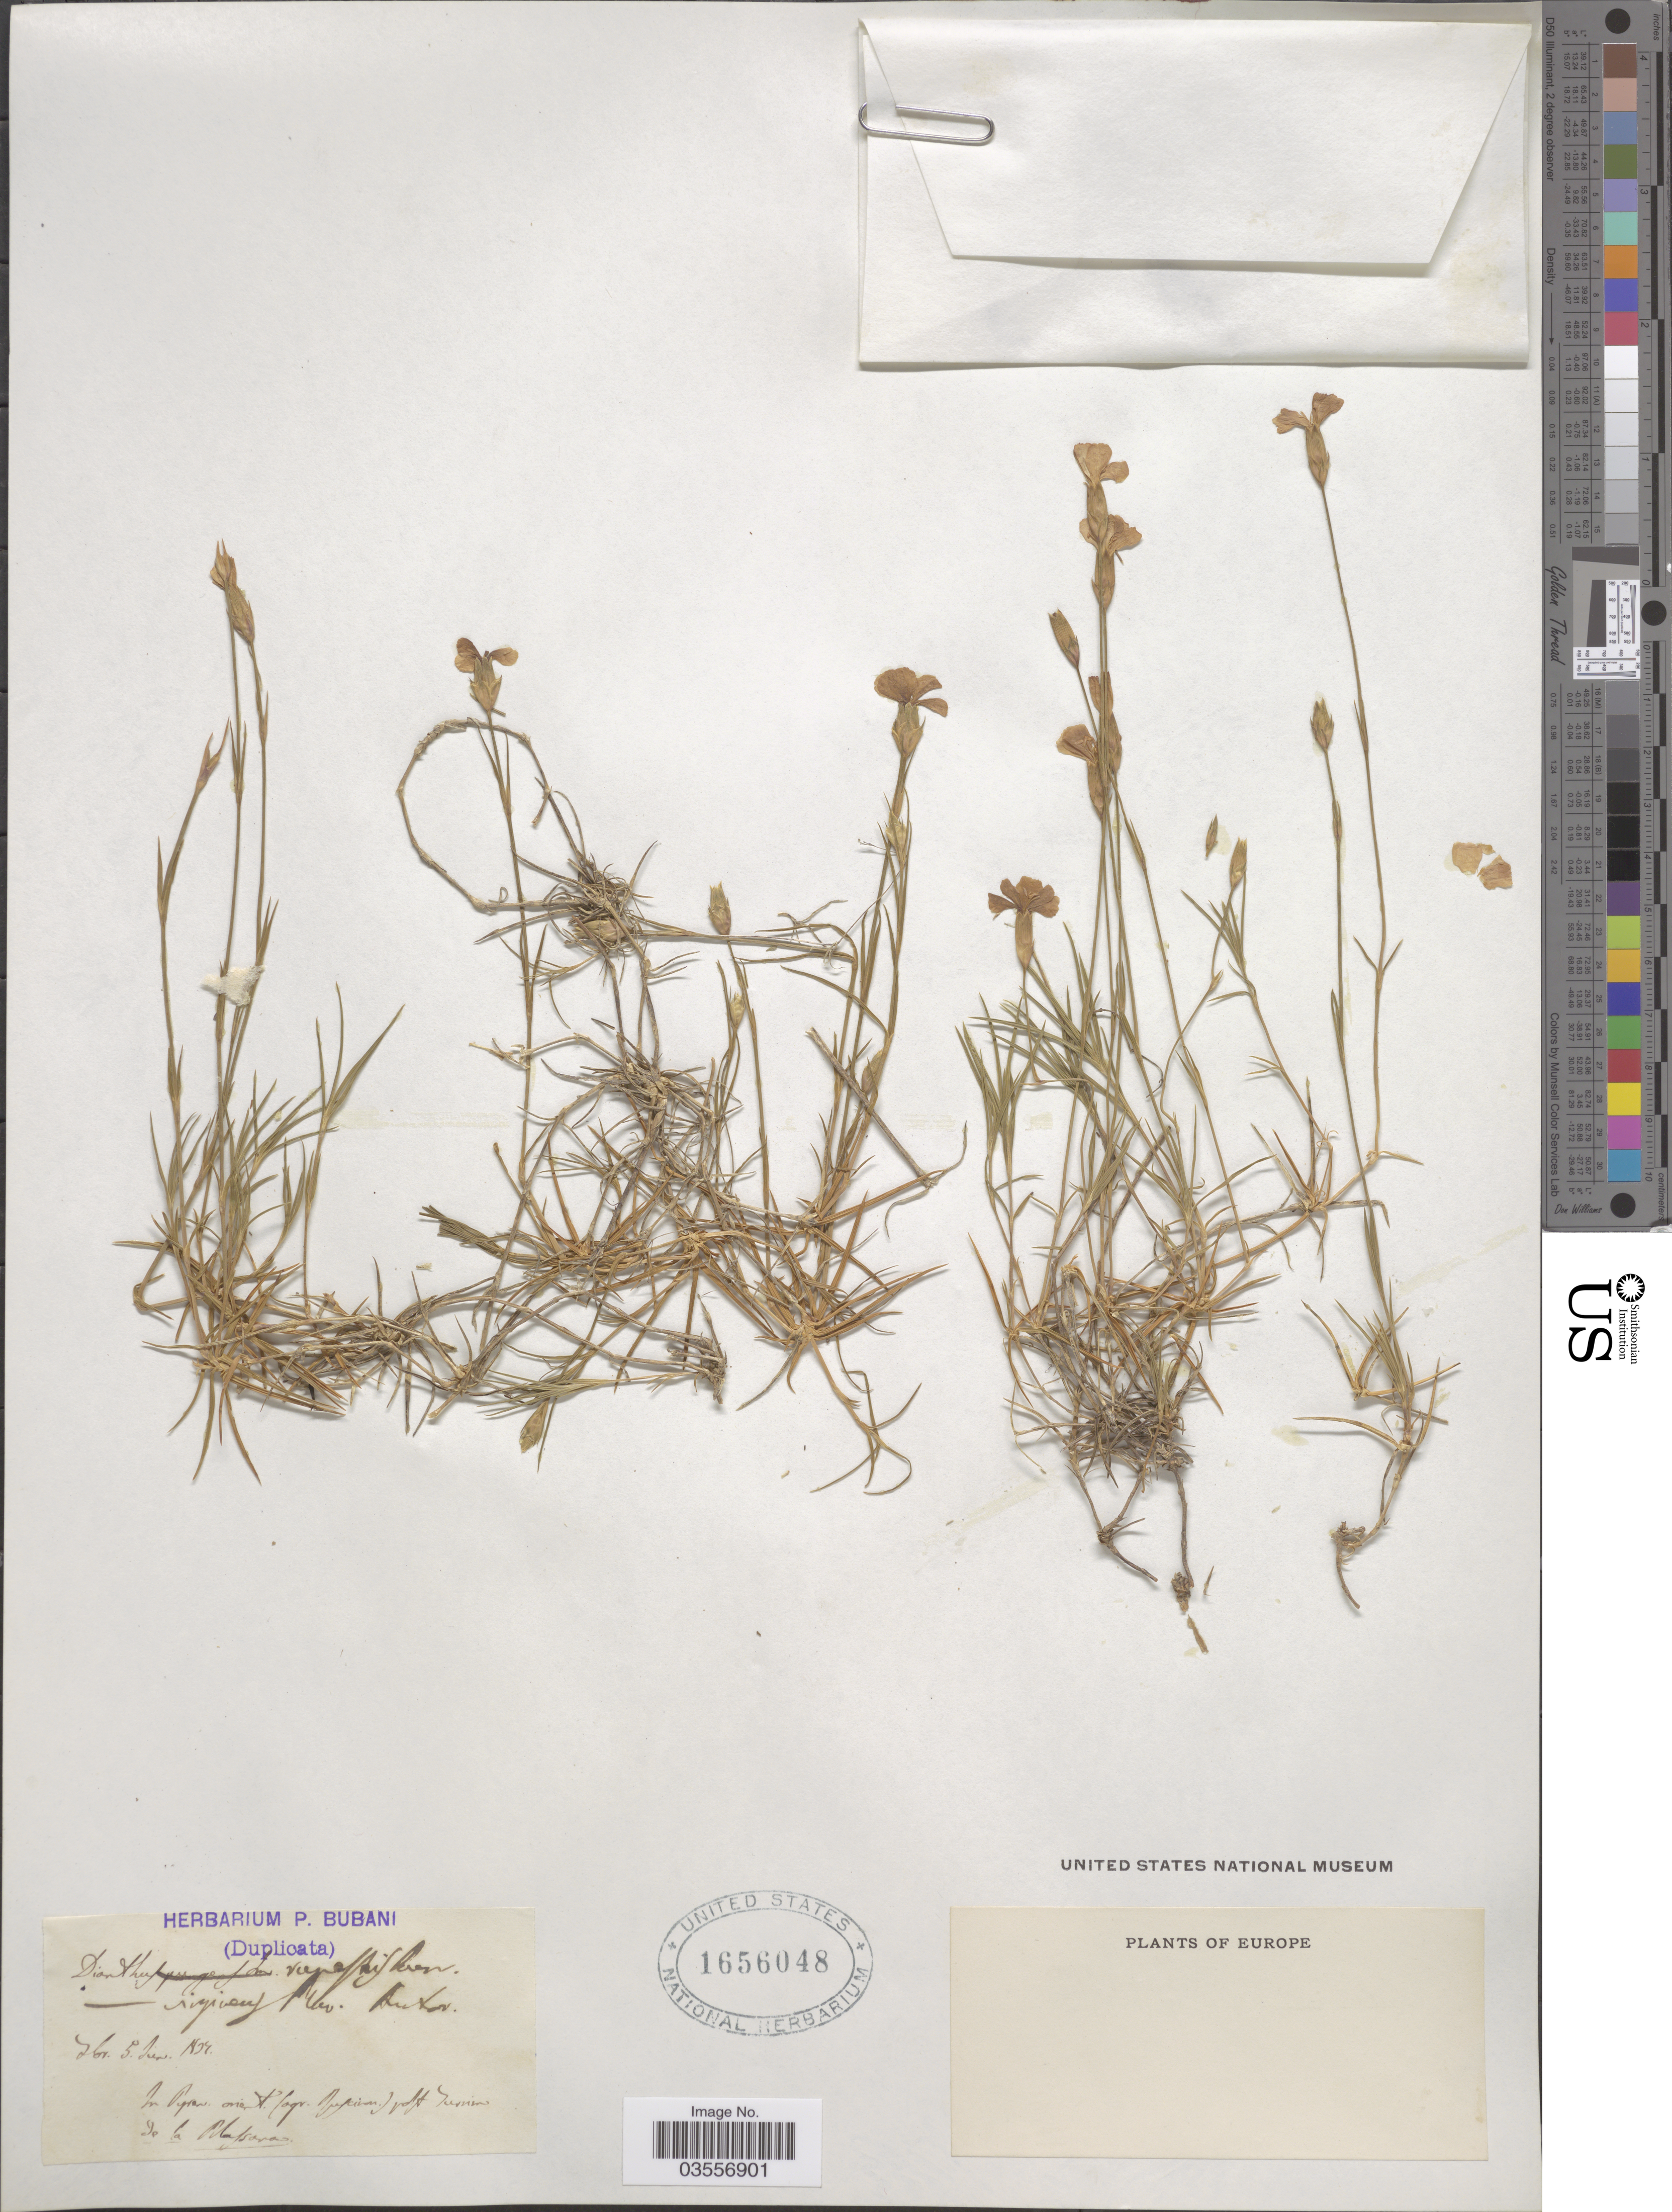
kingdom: Plantae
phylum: Tracheophyta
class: Magnoliopsida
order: Caryophyllales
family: Caryophyllaceae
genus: Dianthus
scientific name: Dianthus sp.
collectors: ex herb. P. Bubani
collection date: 1834-06-05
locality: In Pyren. orient. (agr. Ruscinon) poft [interpreted] Turnin [interpreted] de la Massana.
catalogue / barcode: US 1656048